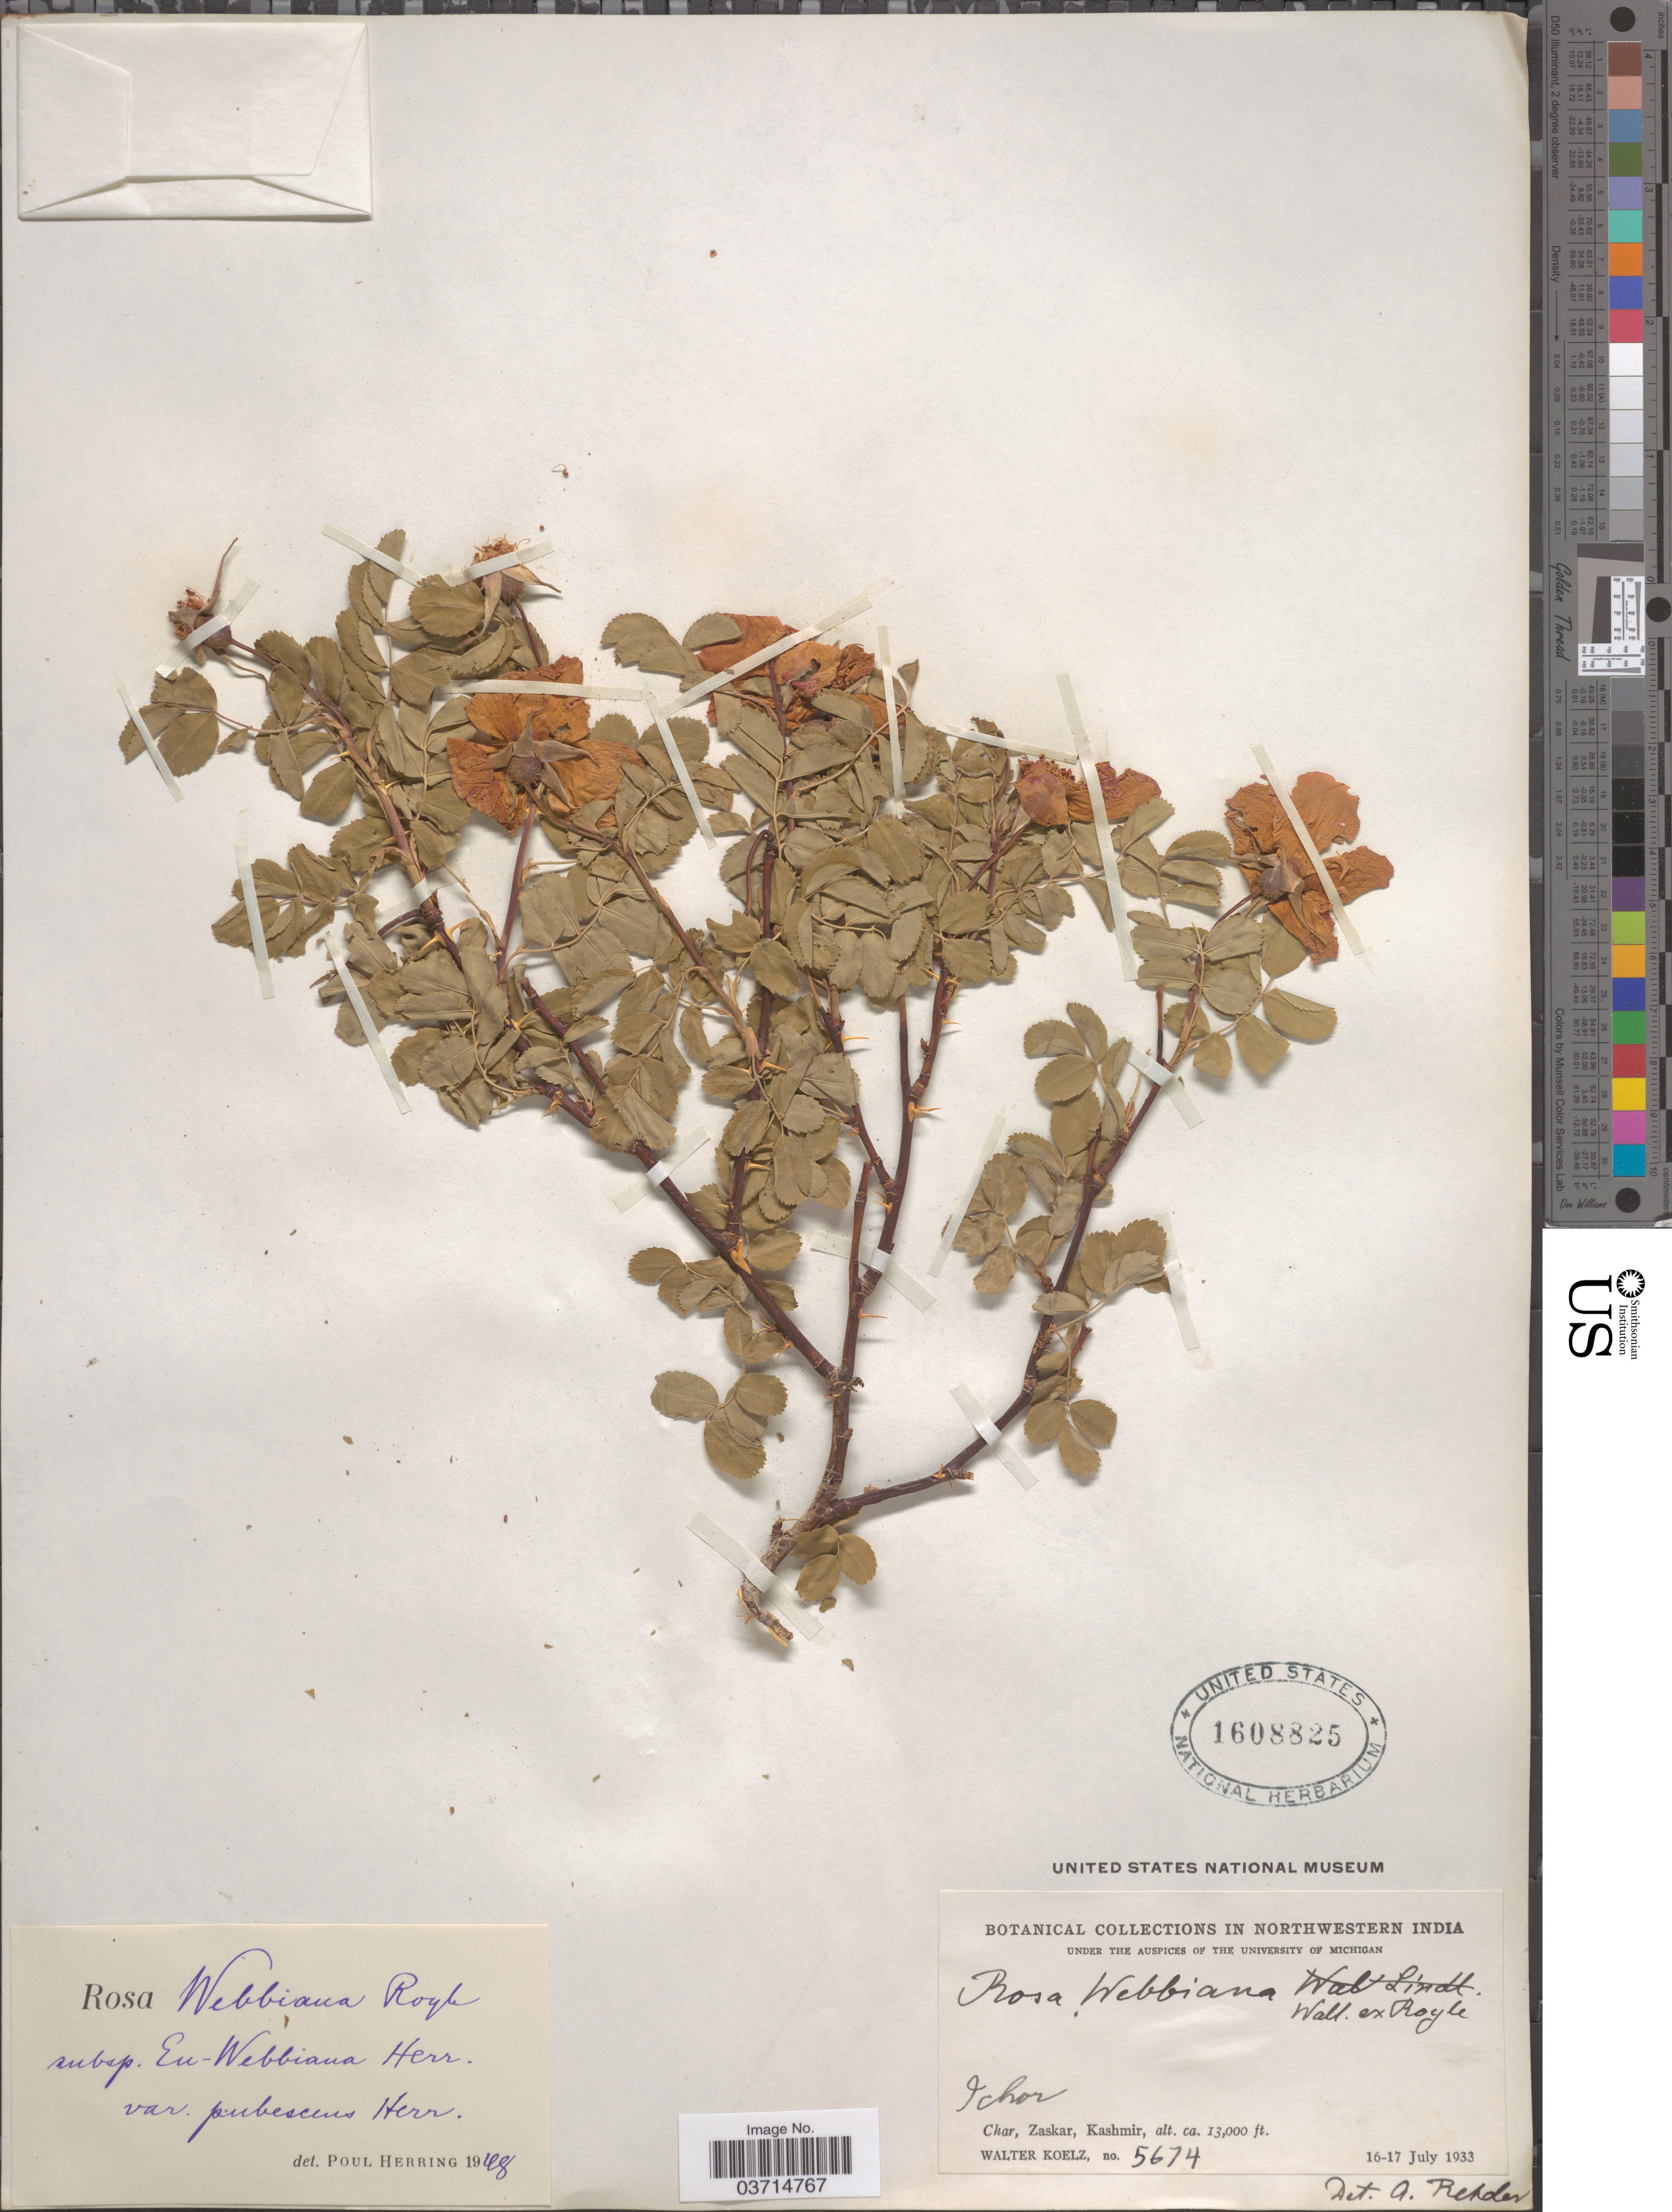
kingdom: Plantae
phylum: Tracheophyta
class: Magnoliopsida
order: Rosales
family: Rosaceae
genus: Rosa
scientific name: Rosa webbiana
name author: Wall. ex Royle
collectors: W. N. Koelz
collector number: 5674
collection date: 1933-07-16/1933-07-17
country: India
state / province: Jammu and Kashmir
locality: Northwestern India. Ichor. Char, Zaskar, Kashmir.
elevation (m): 3962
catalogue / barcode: US 1608825